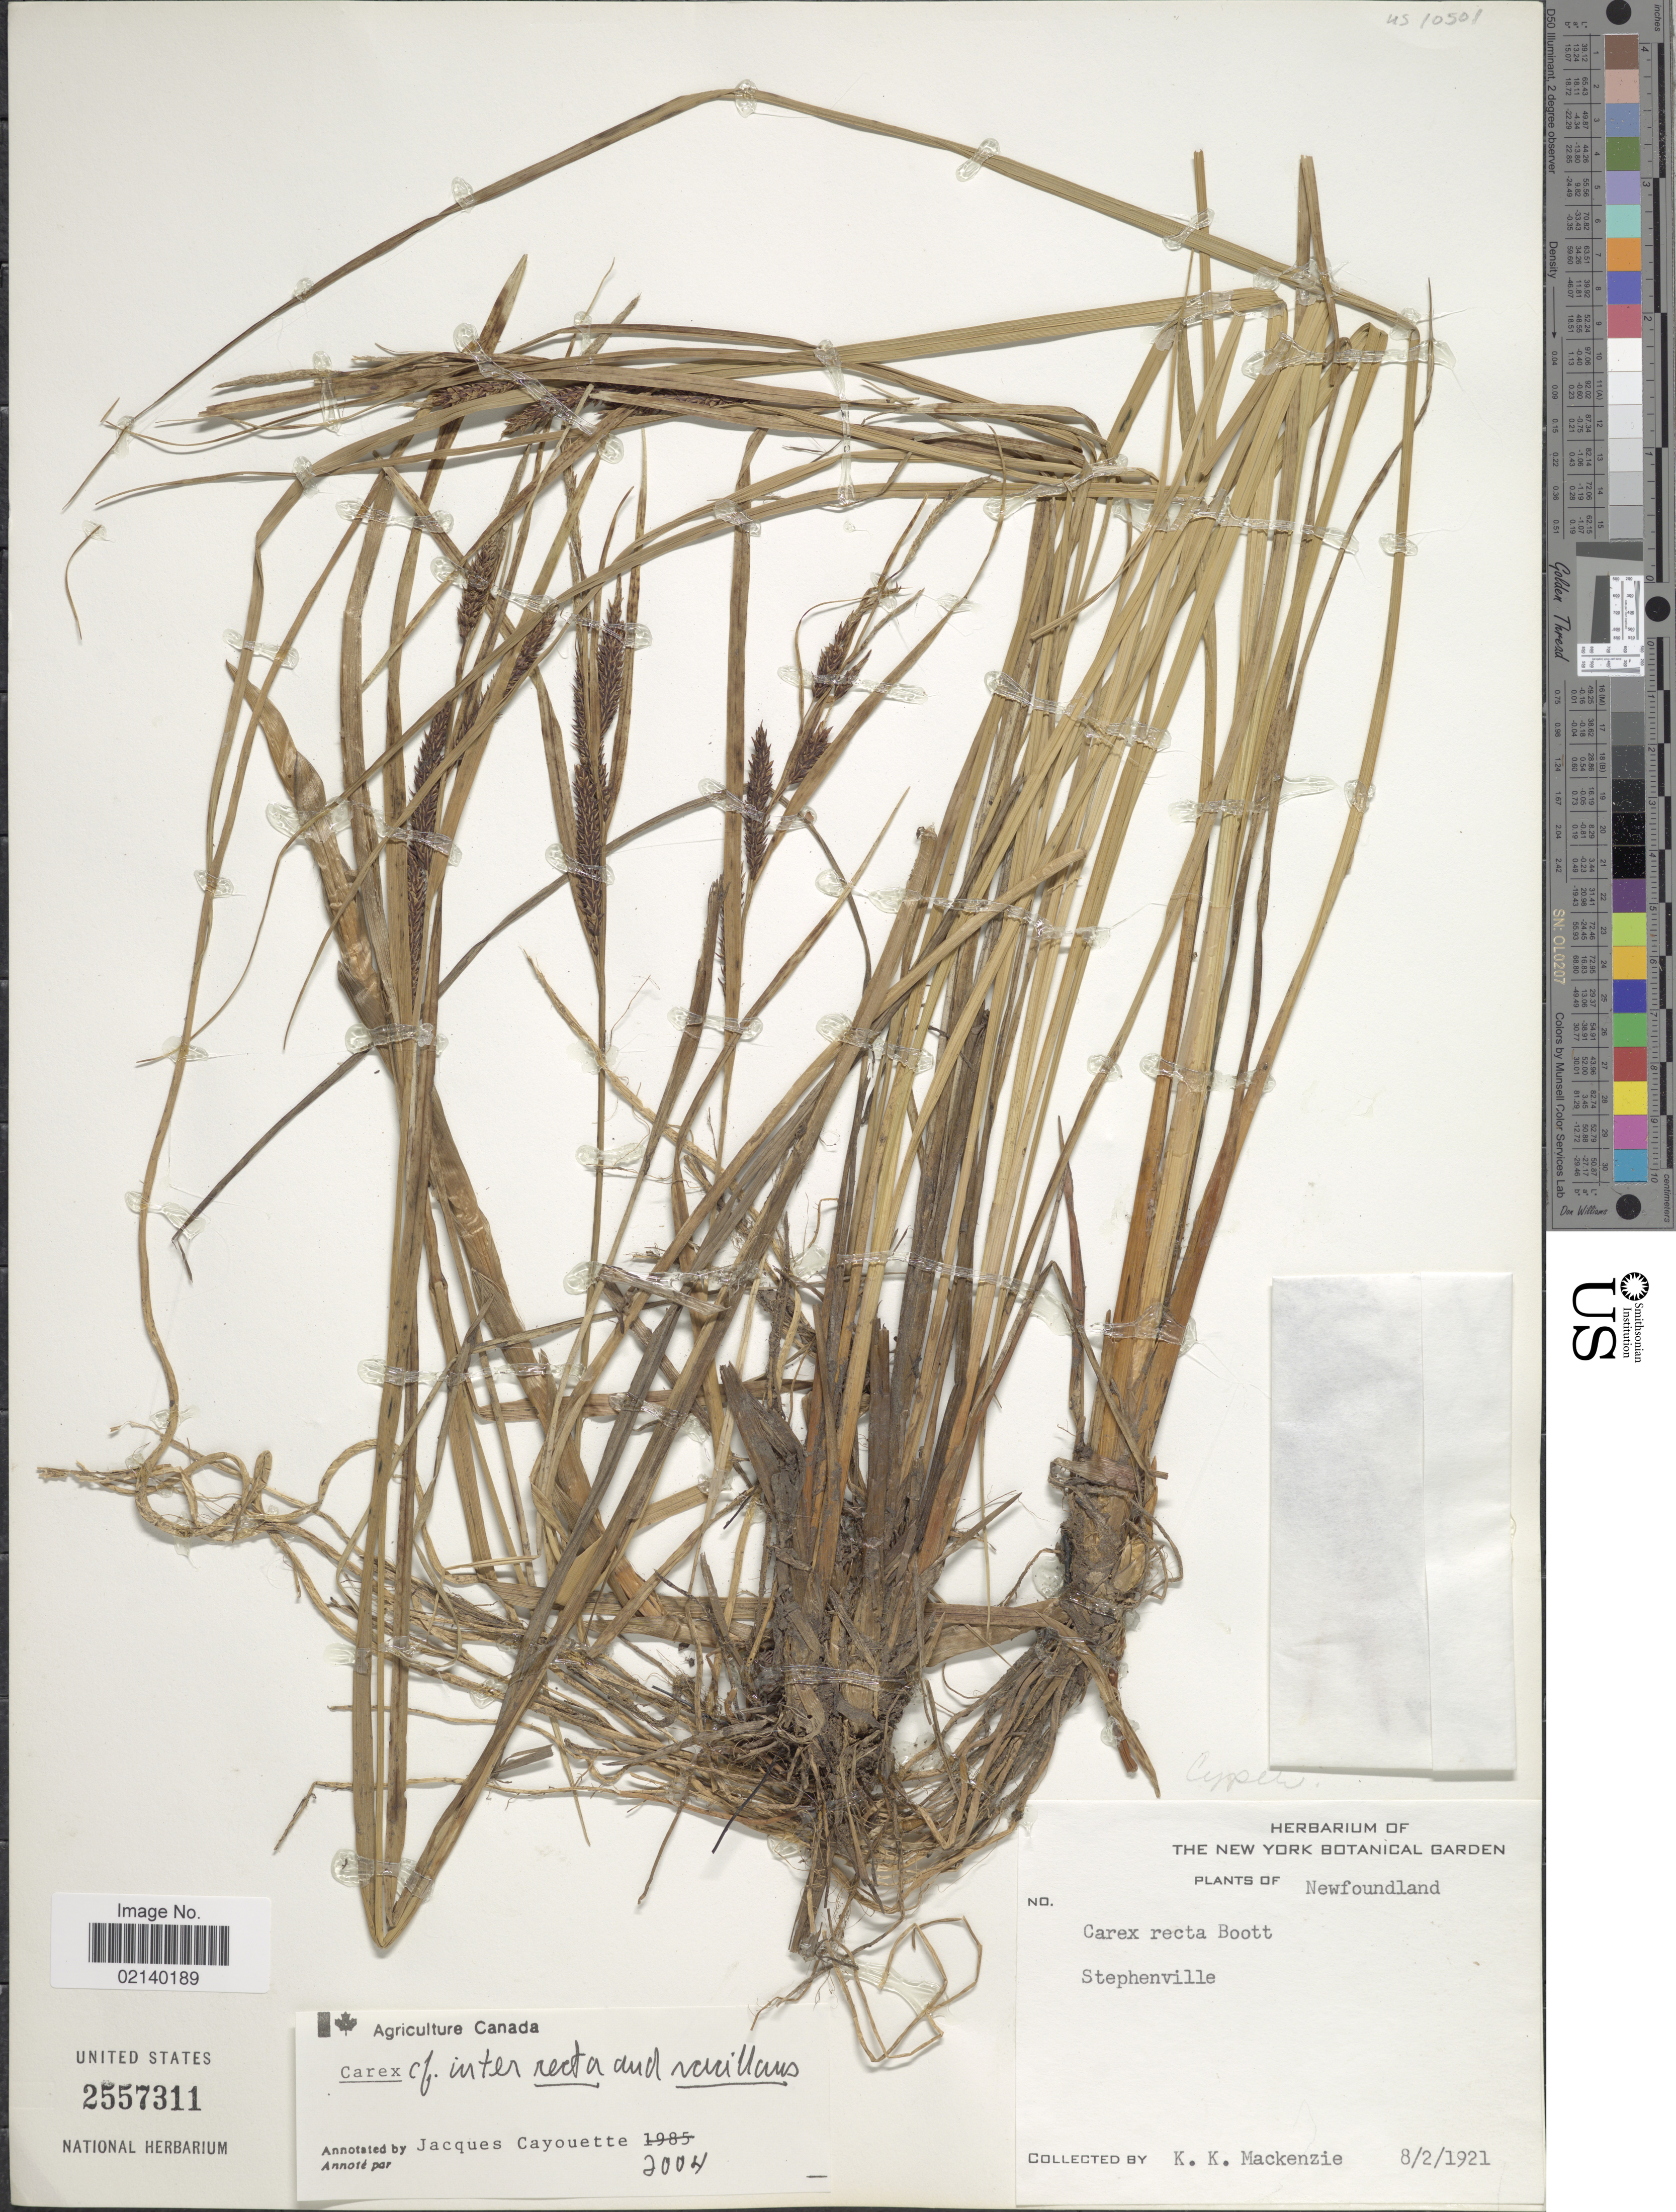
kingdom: Plantae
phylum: Tracheophyta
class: Liliopsida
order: Poales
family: Cyperaceae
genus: Carex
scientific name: Carex sp.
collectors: K. K. Mackenzie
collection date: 1921-08-02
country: Canada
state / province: Newfoundland and Labrador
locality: Stephenville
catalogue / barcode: US 2557311